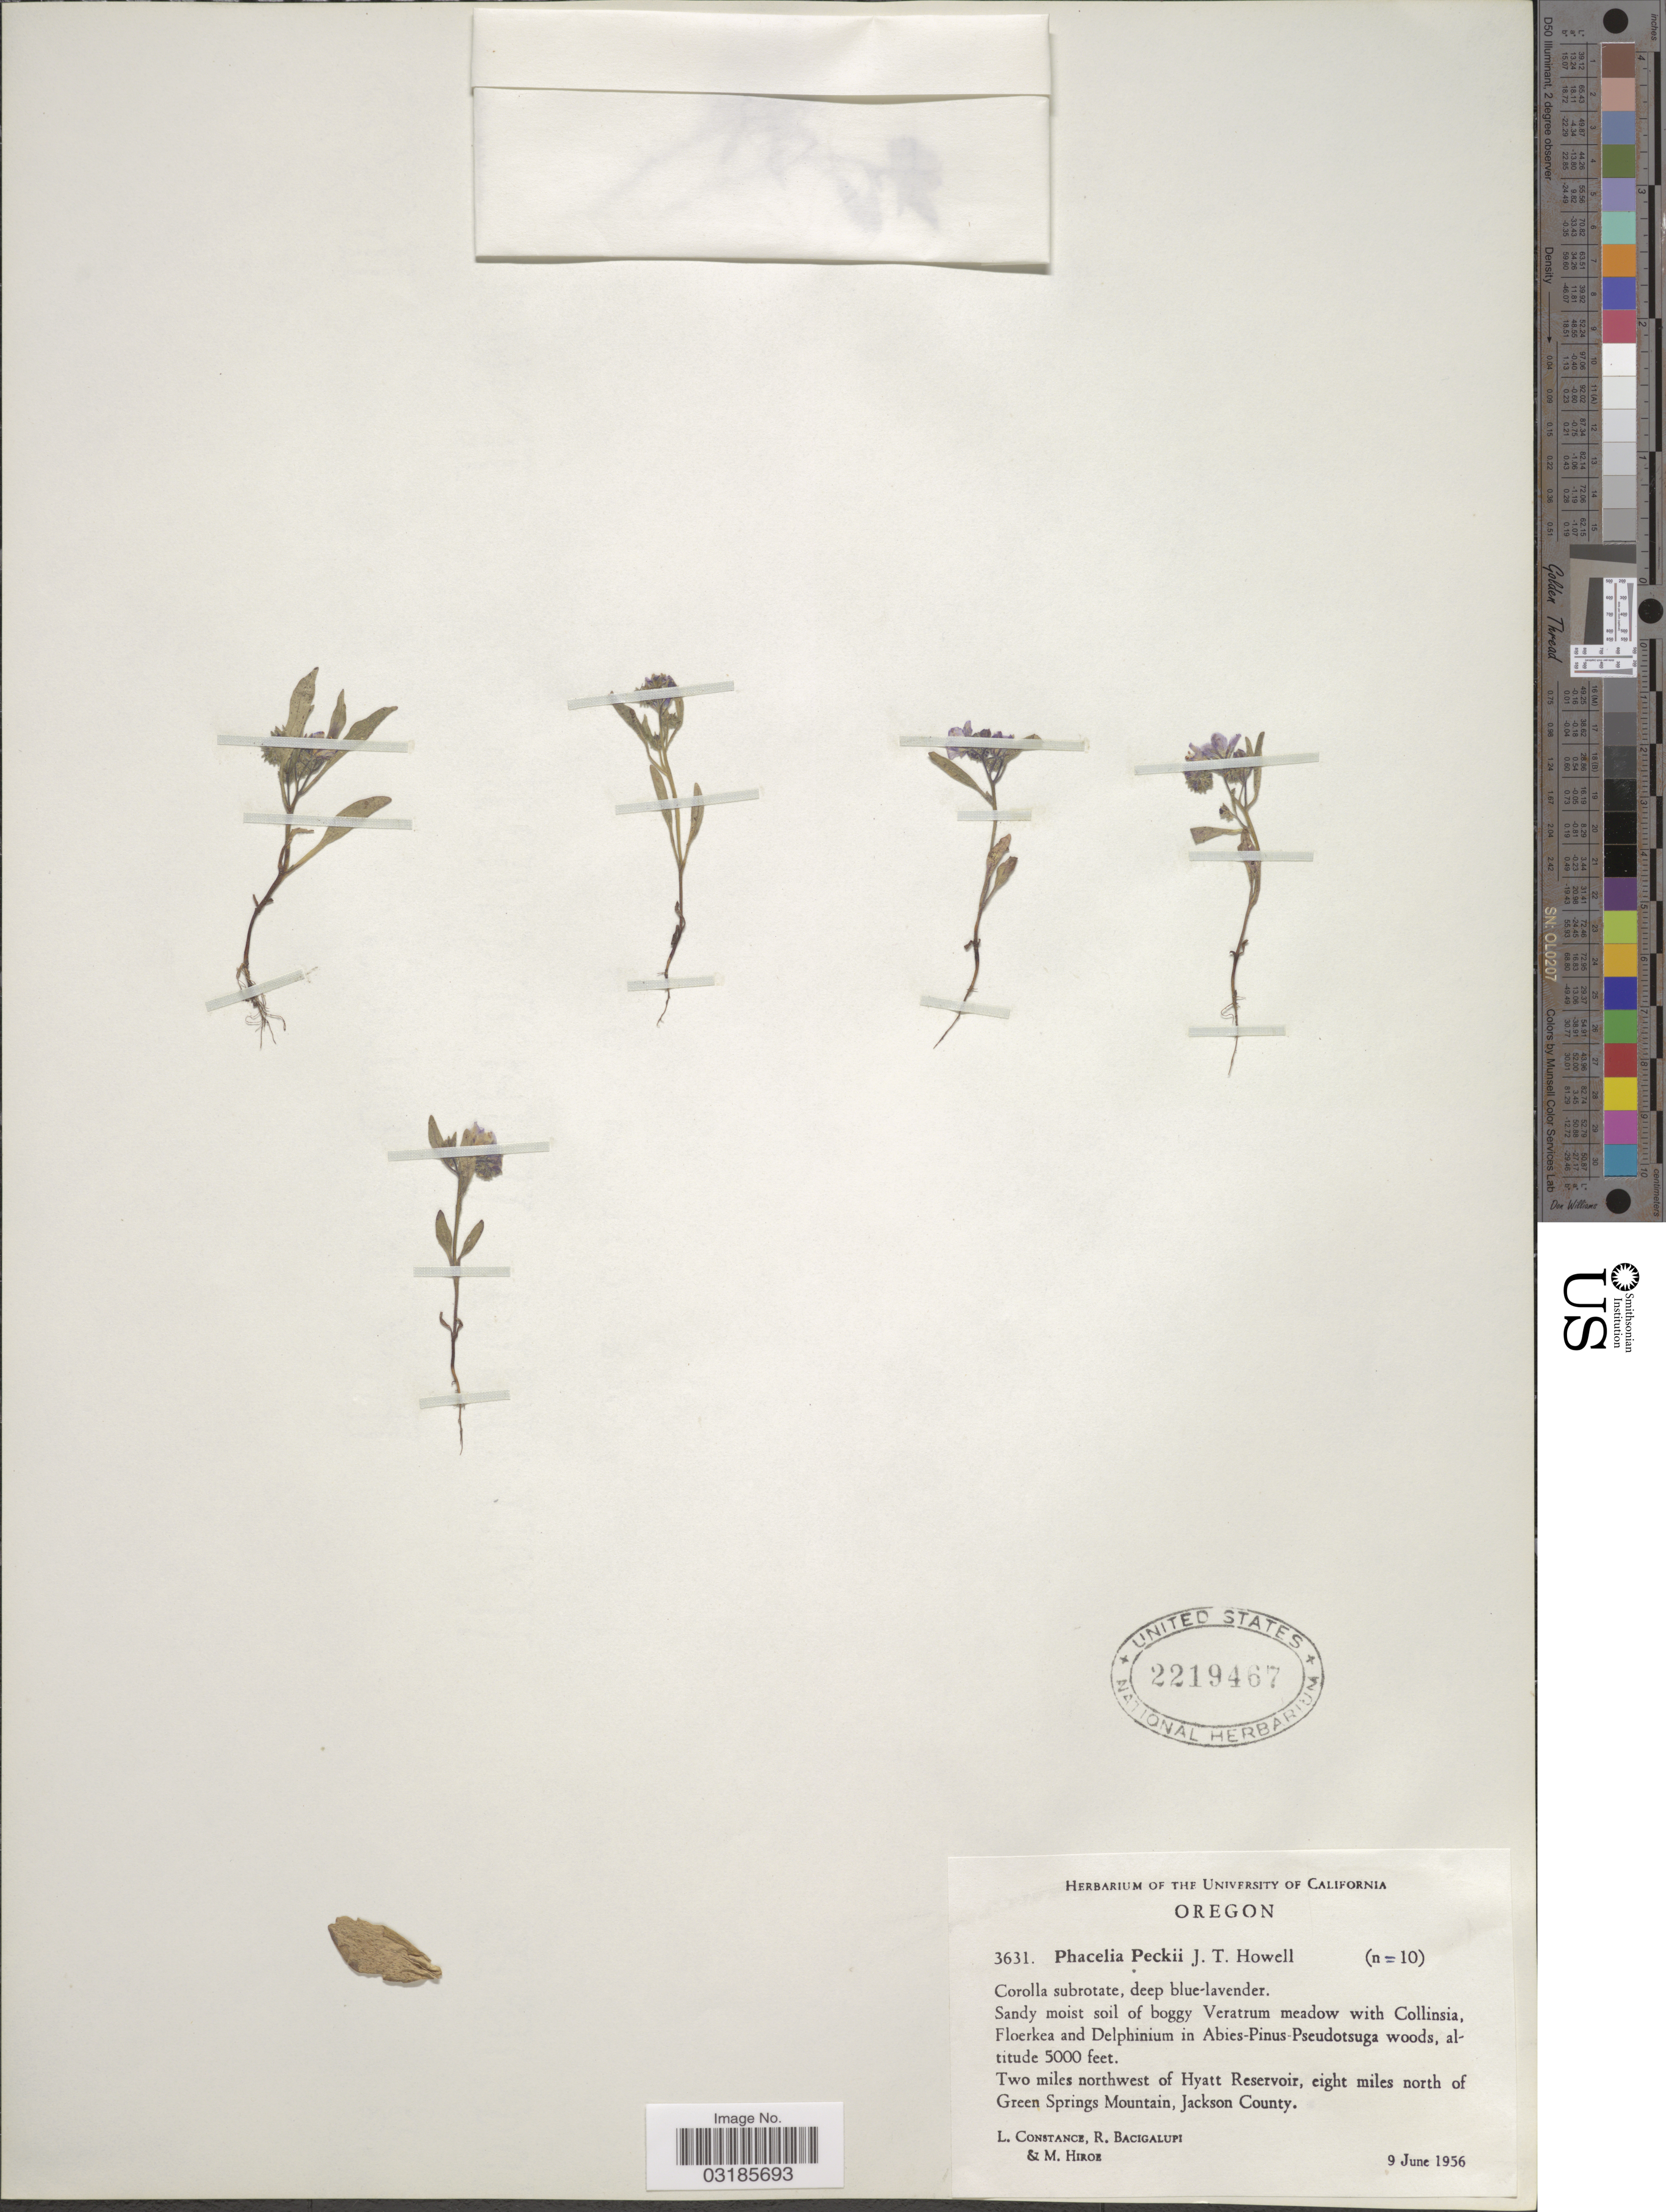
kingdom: Plantae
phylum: Tracheophyta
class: Magnoliopsida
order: Boraginales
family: Hydrophyllaceae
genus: Phacelia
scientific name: Phacelia peckii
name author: J.T. Howell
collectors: L. Constance, R. Bacigalupi & M. Hiroe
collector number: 3631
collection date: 1956-06-09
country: United States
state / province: Oregon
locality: Two miles northwest of Hyatt Reservoir, eigt miles north of Green Springs Mountain, Jackson County.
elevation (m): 1524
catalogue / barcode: US 2219467